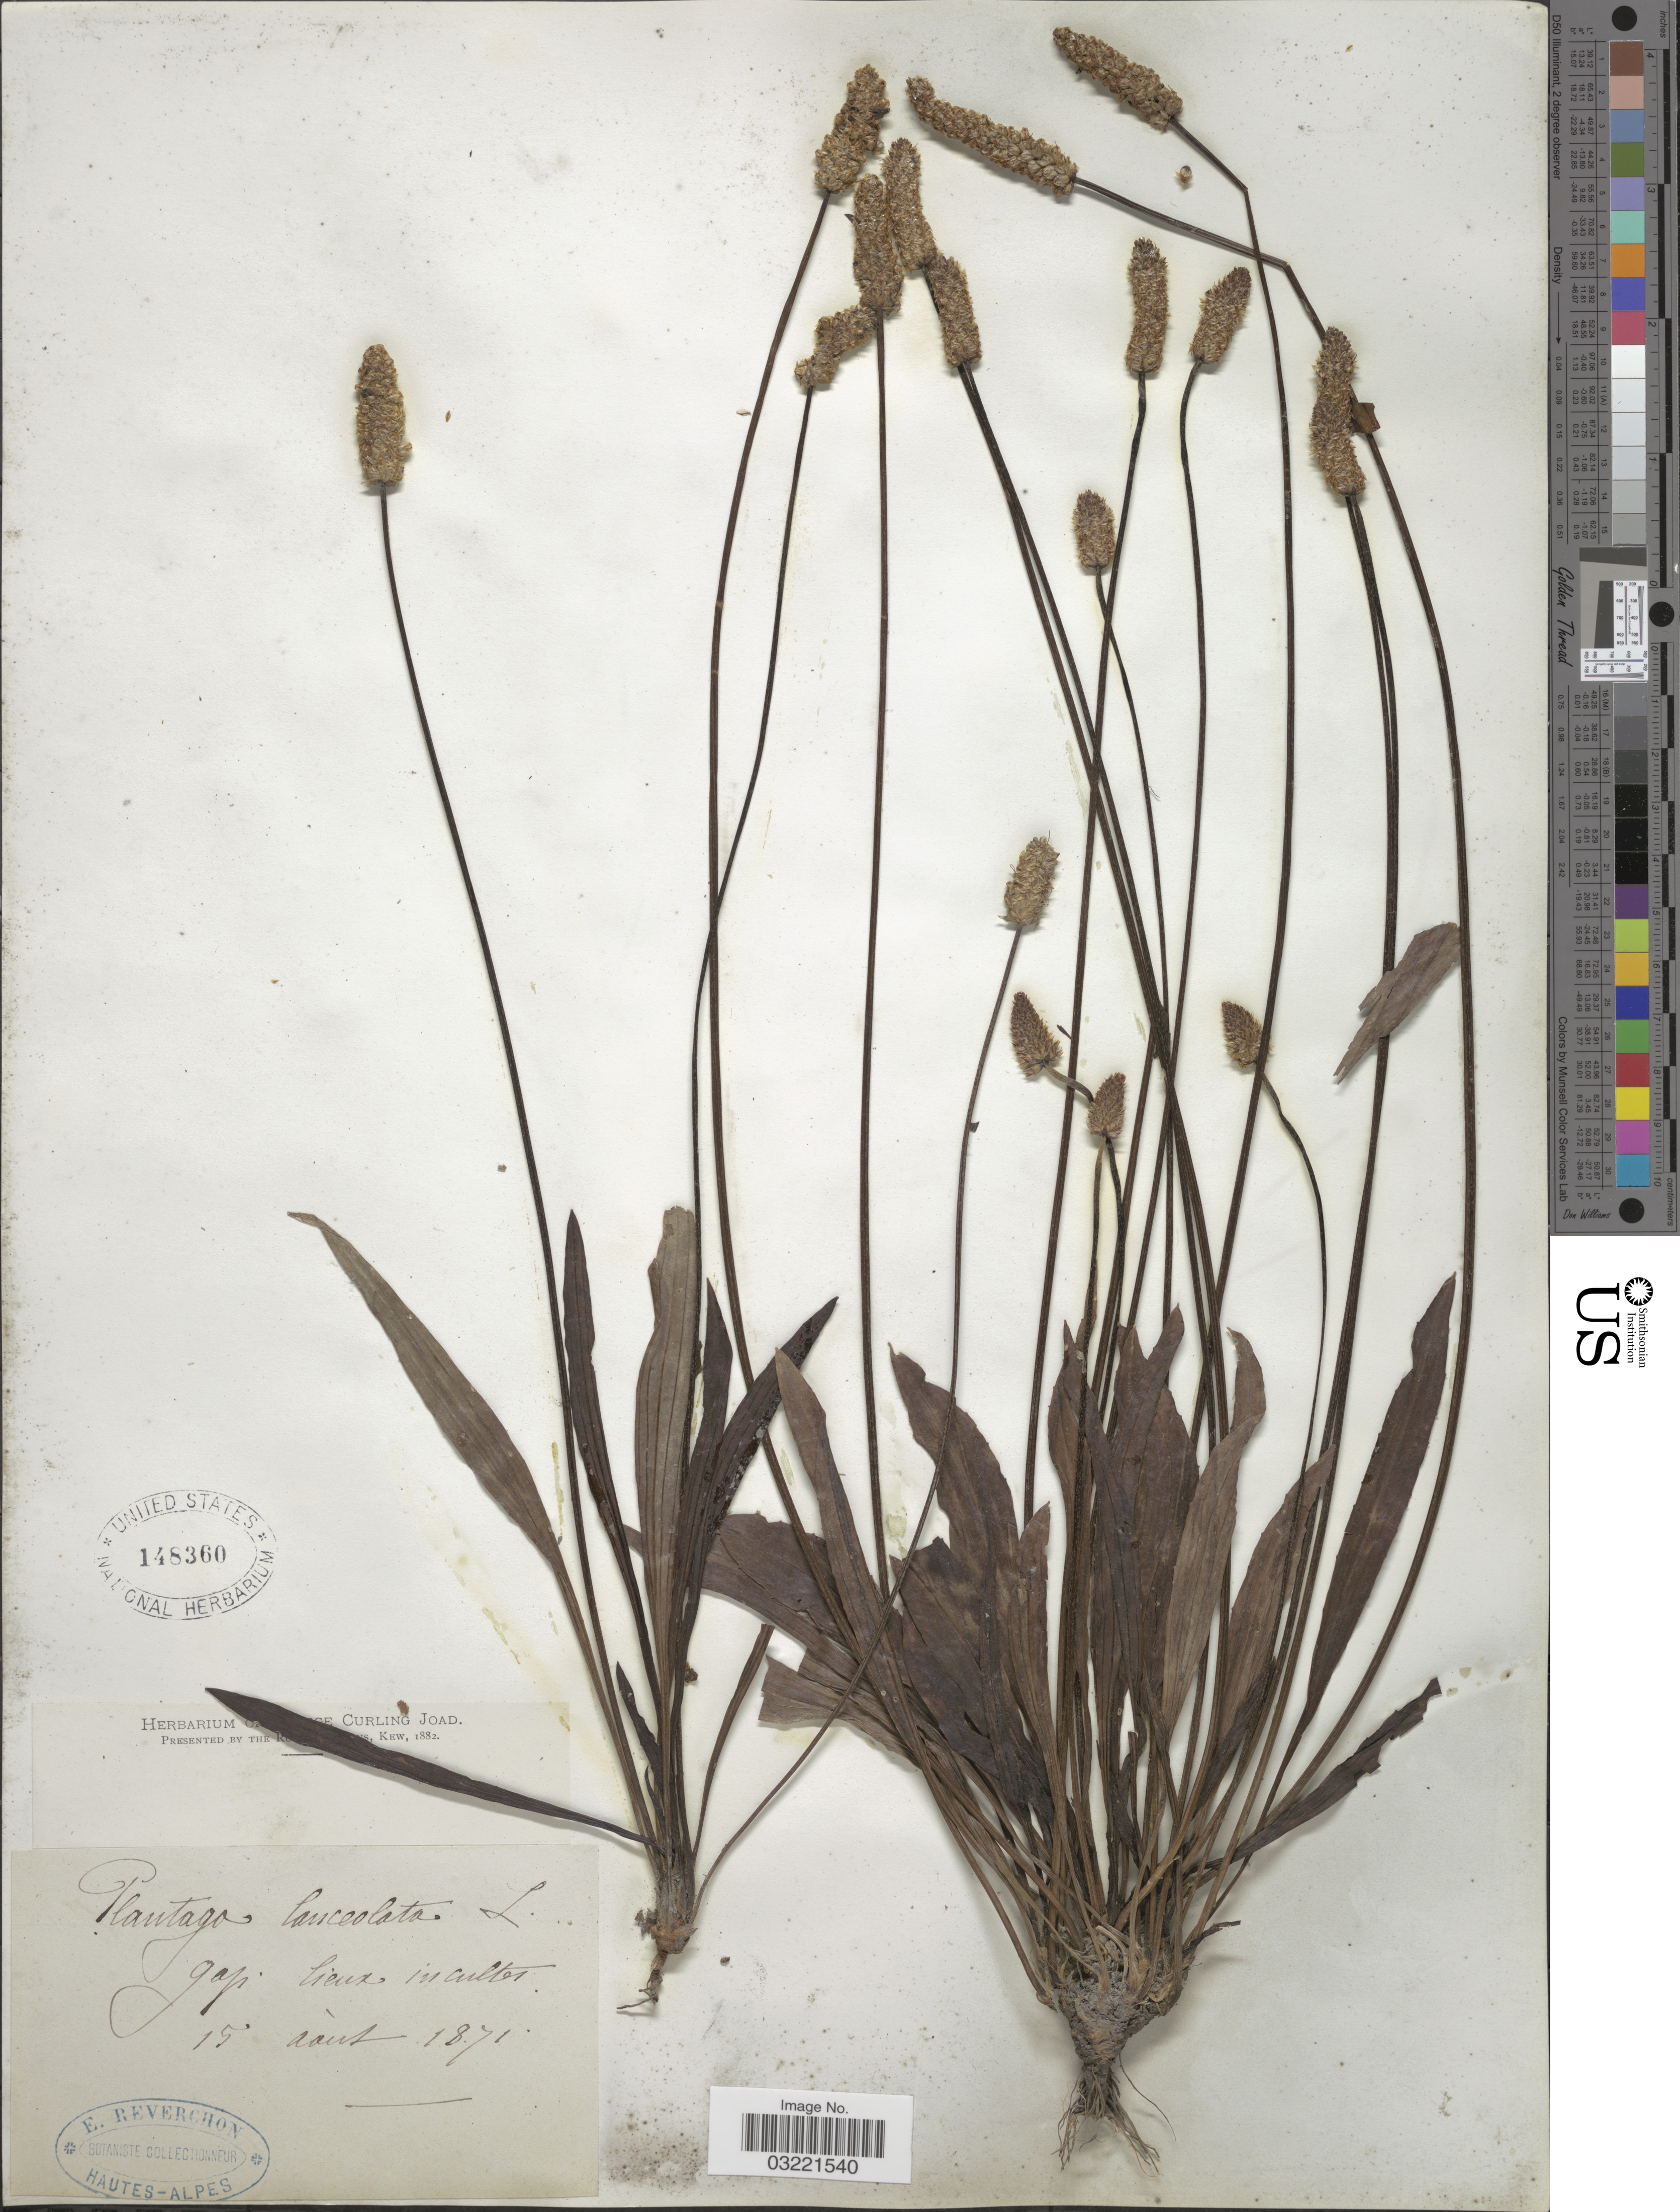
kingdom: Plantae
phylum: Tracheophyta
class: Magnoliopsida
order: Lamiales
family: Plantaginaceae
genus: Plantago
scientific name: Plantago lanceolata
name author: L.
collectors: E. Reverchon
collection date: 1871-08-15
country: France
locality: Gap.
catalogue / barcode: US 148360